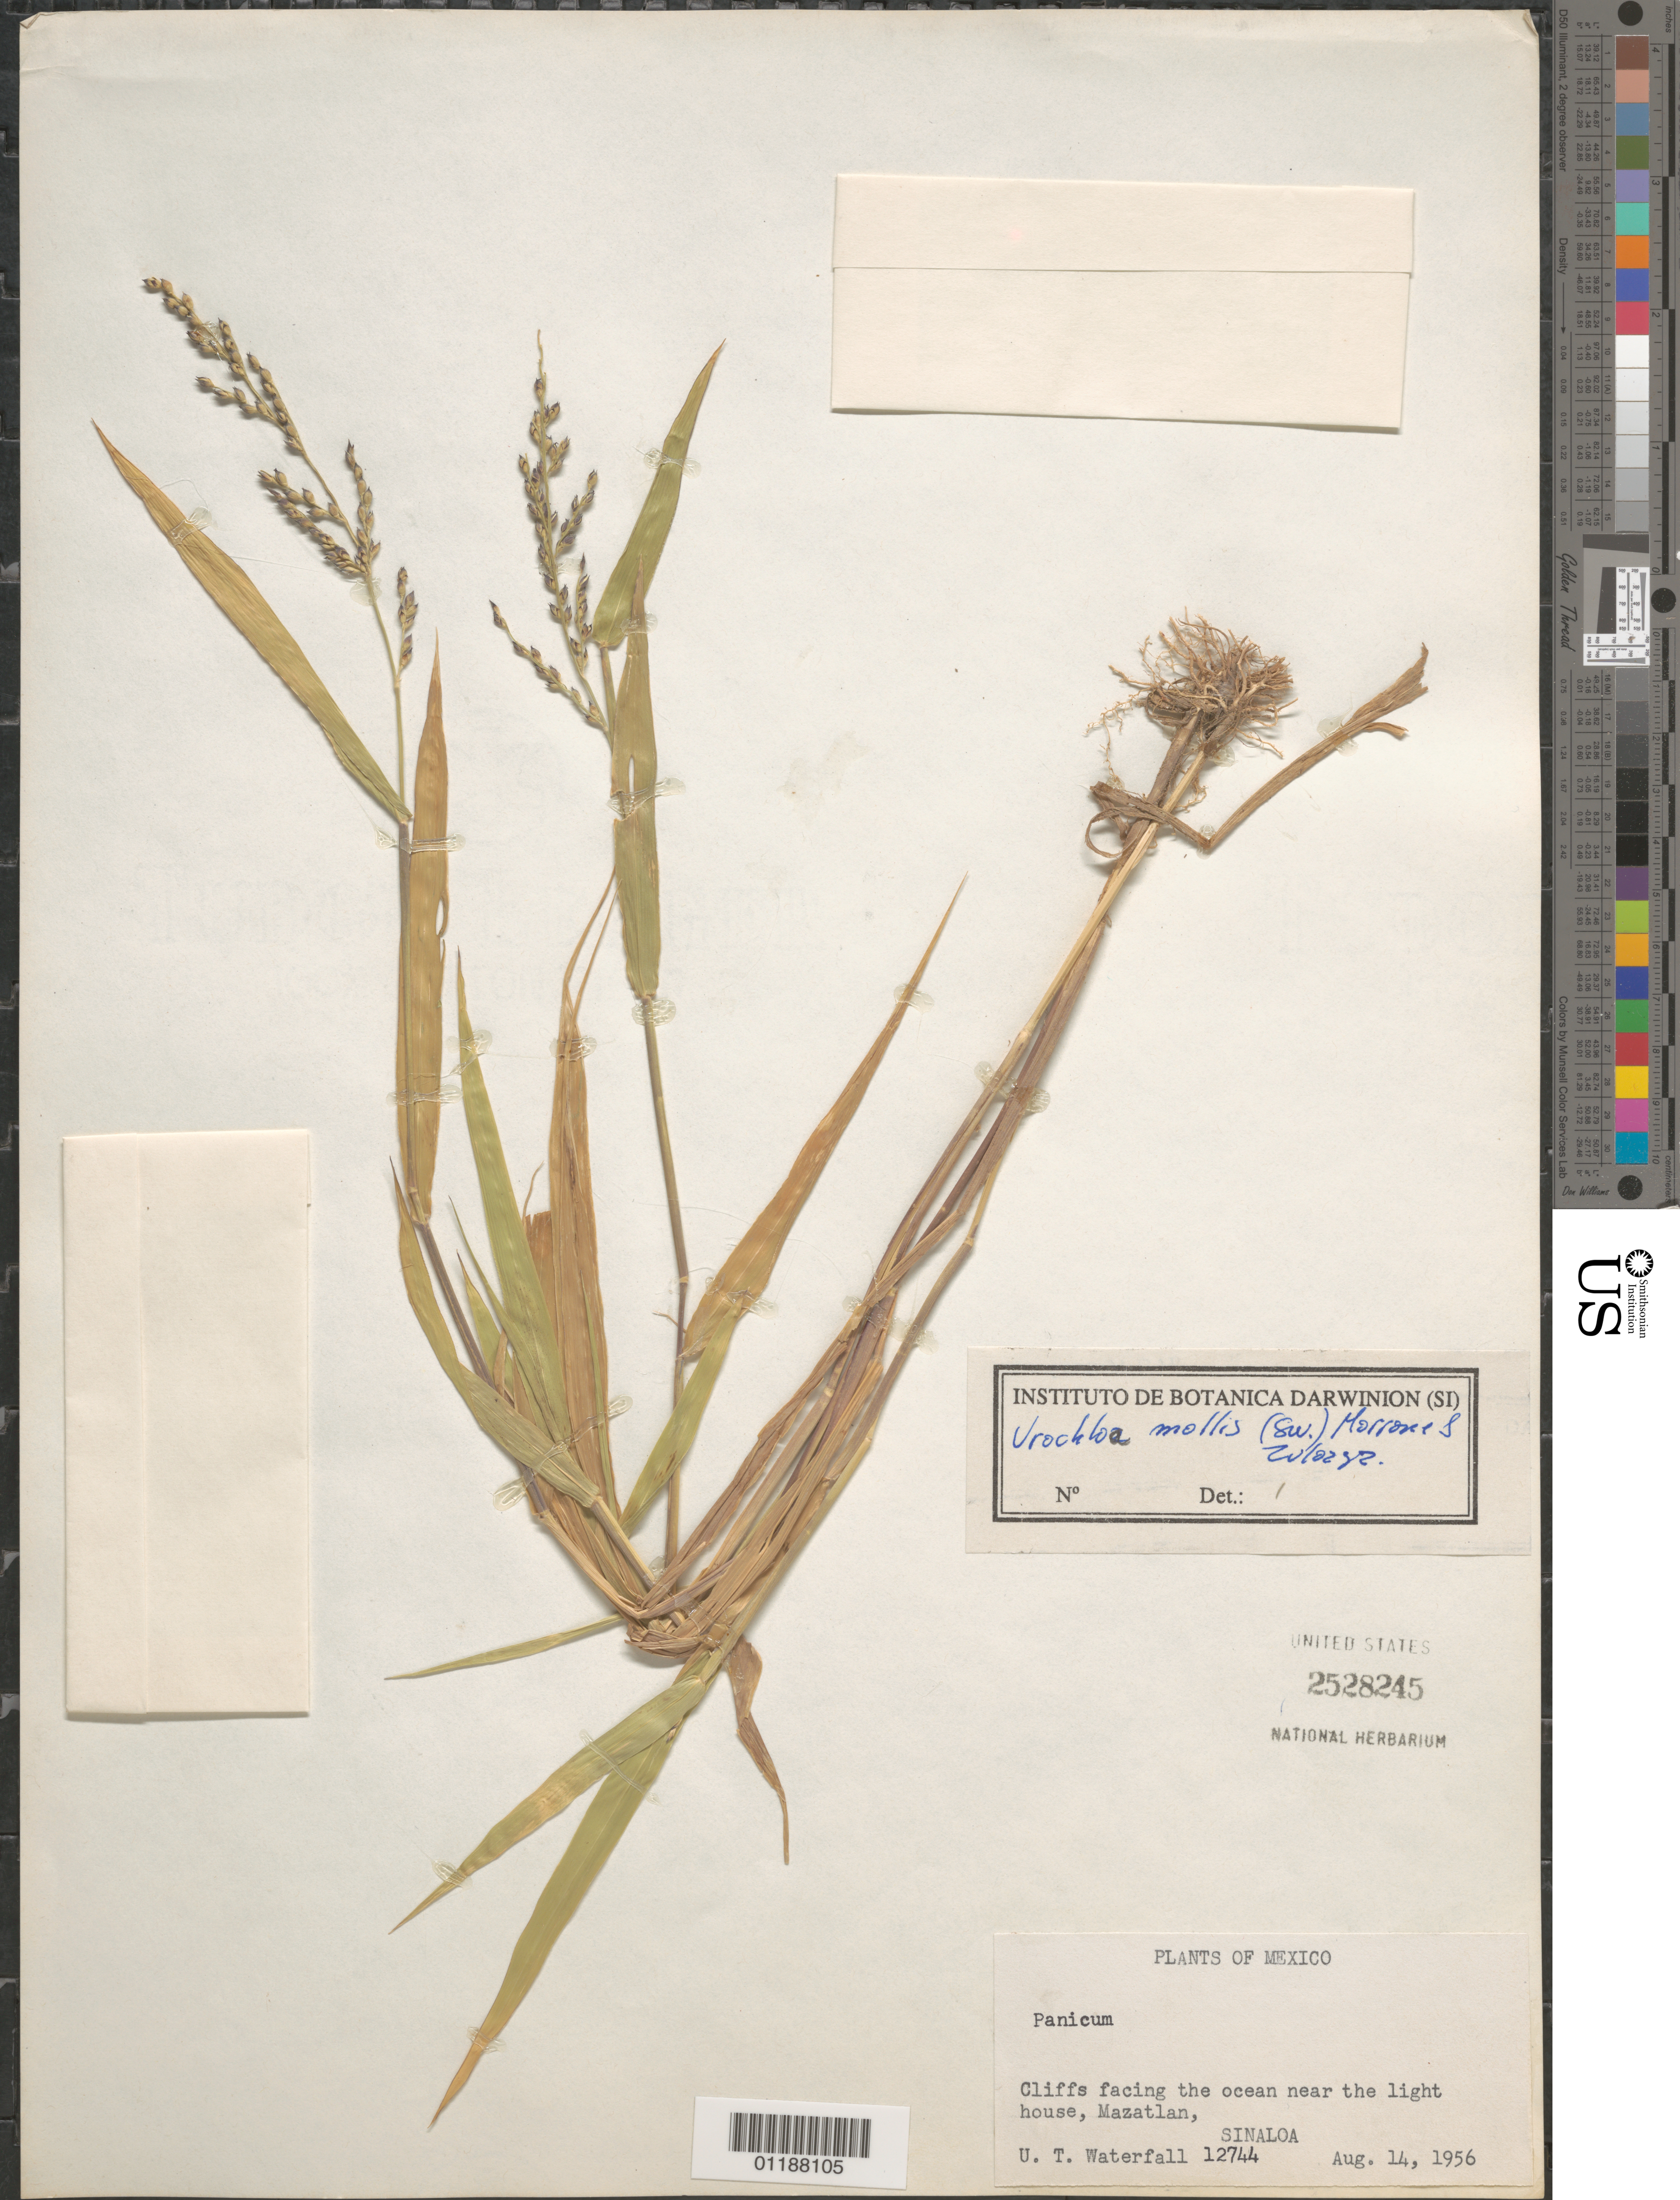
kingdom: Plantae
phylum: Tracheophyta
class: Liliopsida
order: Poales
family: Poaceae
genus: Urochloa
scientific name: Urochloa mollis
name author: (Sw.) Morrone & Zuloaga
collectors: U. T. Waterfall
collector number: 12744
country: Mexico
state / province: Sinaloa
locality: Mazatlan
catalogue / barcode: US 2528245